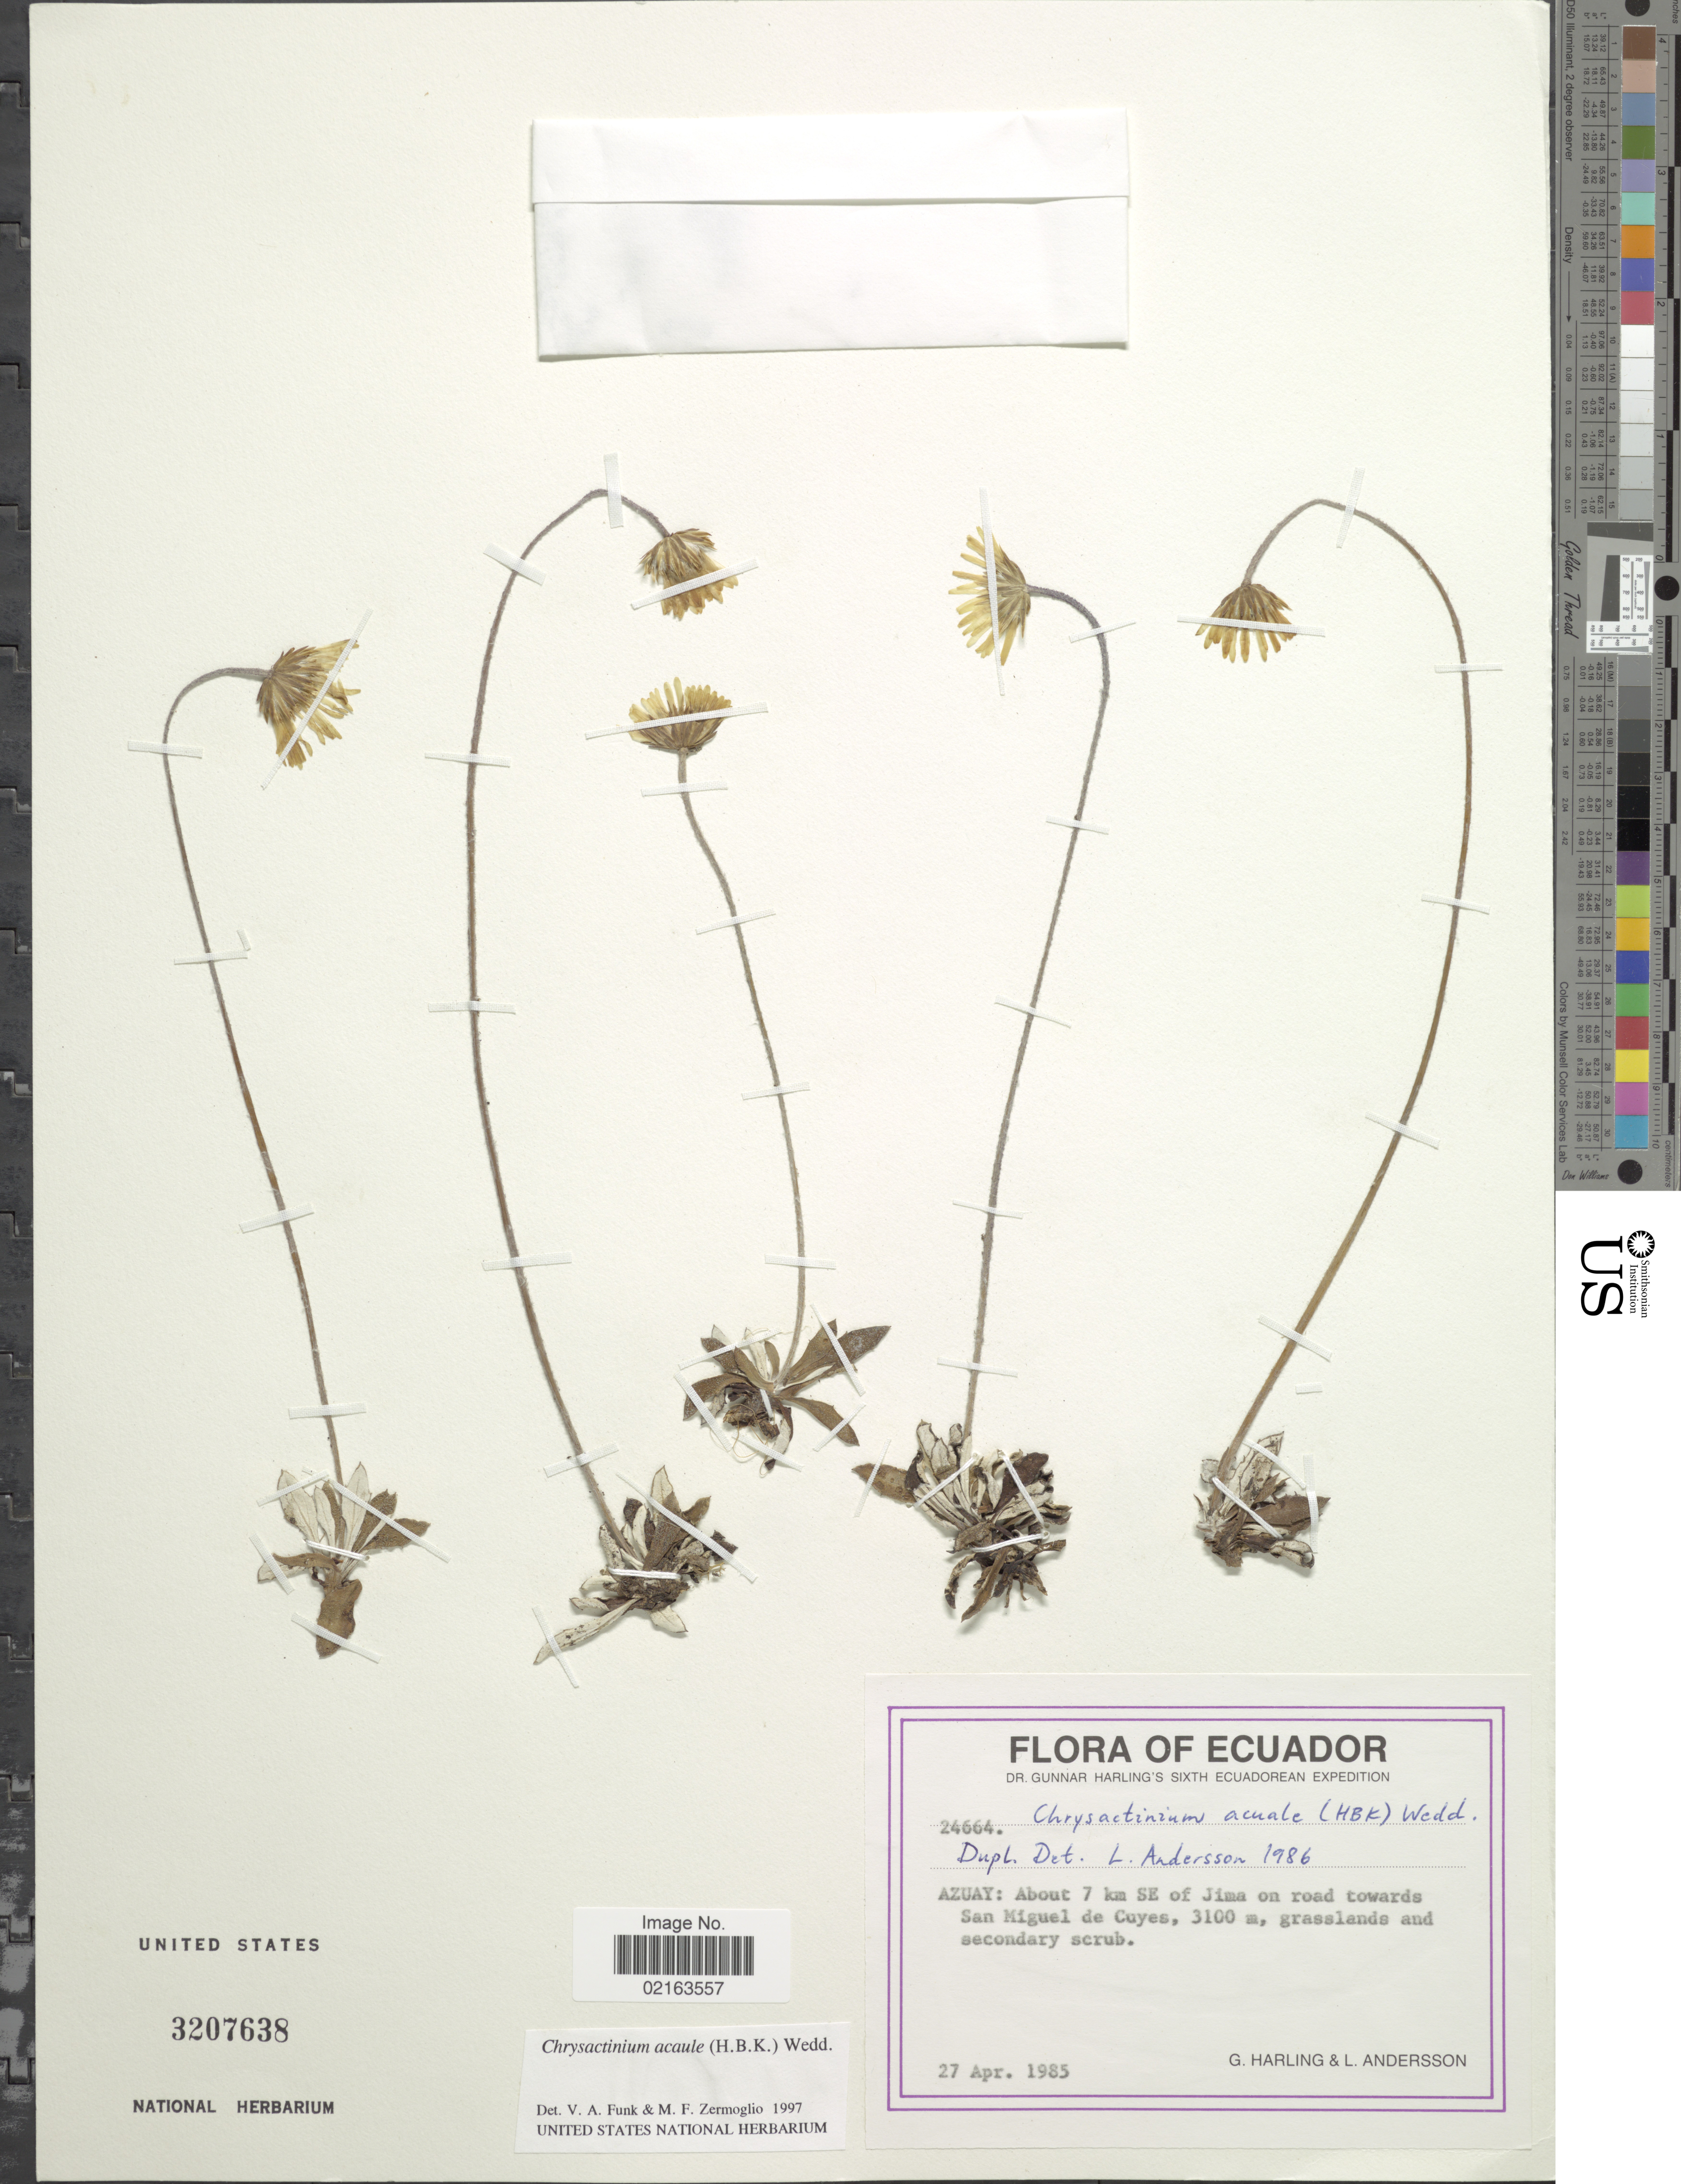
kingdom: Plantae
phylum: Tracheophyta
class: Magnoliopsida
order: Asterales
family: Asteraceae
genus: Chrysactinium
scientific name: Chrysactinium acaule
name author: (Kunth) Wedd.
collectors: G. Harling & L. Andersson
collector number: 274664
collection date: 1985-04-27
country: Ecuador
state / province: Azuay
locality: Azuay: About 7 km SE of Jima on road towards San Miguel de Cuyes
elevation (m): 3100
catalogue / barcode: US 3207638